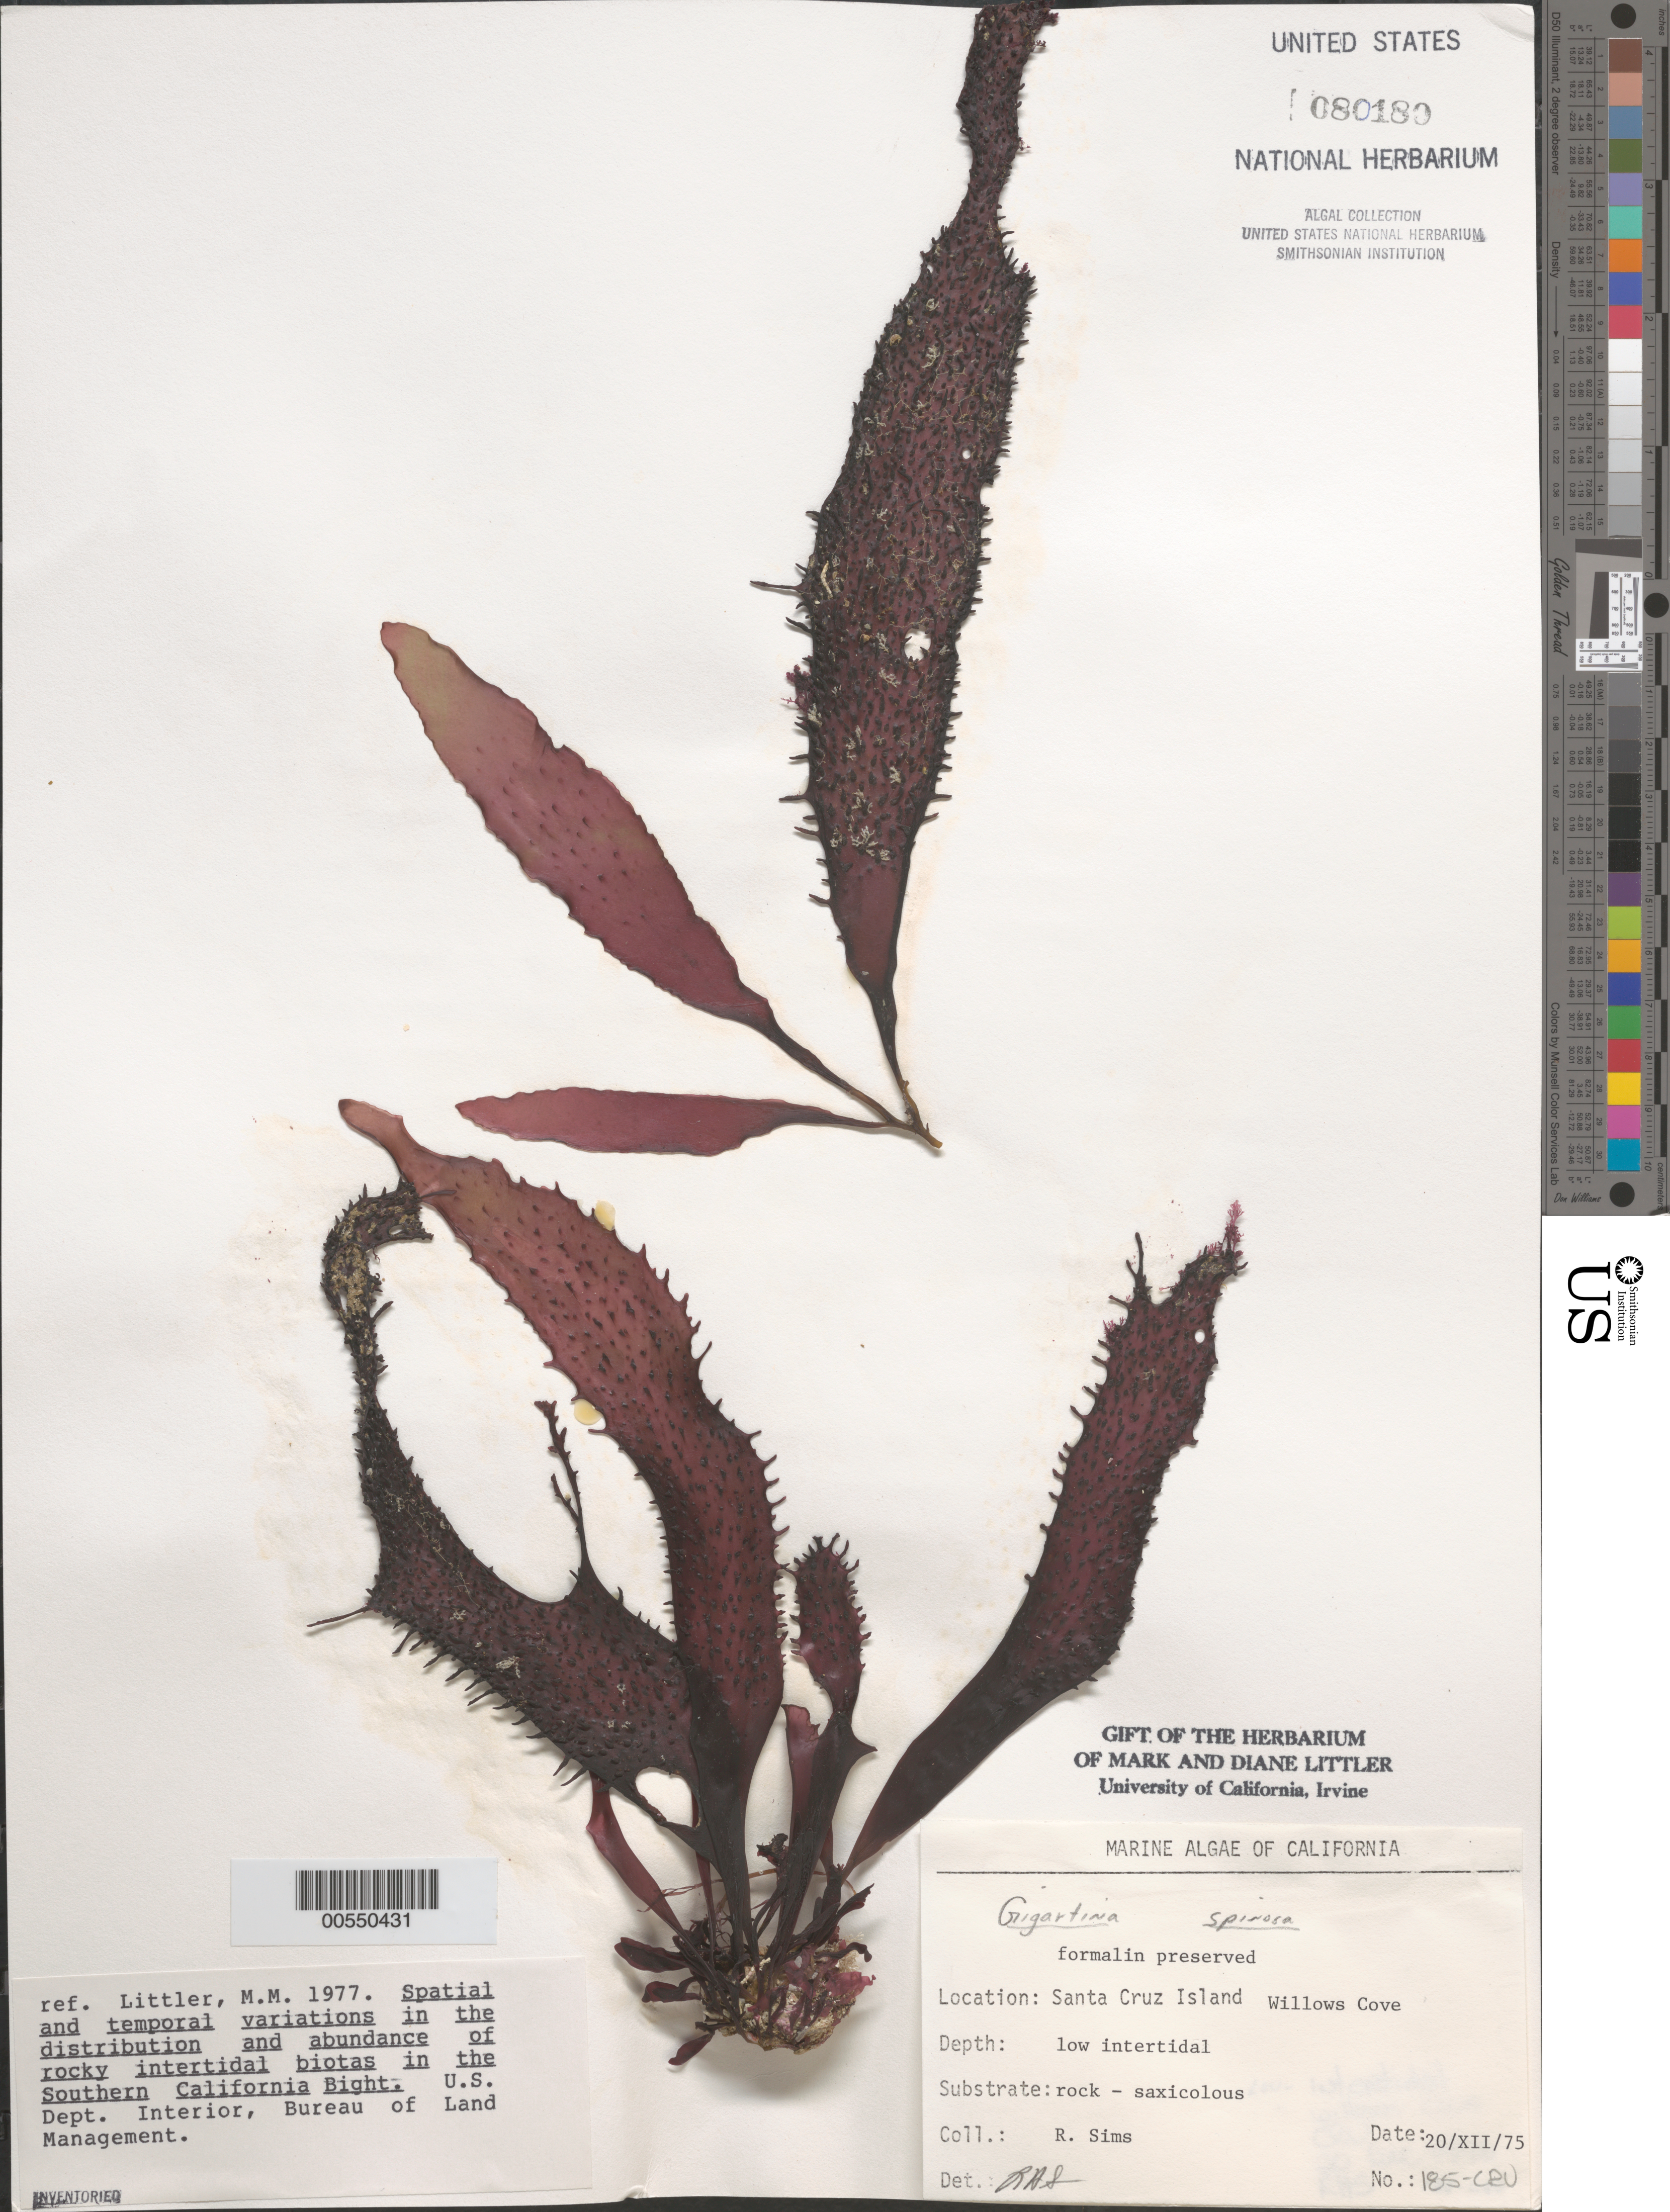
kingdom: Plantae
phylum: Rhodophyta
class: Florideophyceae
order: Gigartinales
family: Gigartinaceae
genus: Chondracanthus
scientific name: Chondracanthus spinosus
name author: (Kütz.) Guiry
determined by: Algae name updating Project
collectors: R. H. Sims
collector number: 185-cru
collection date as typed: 20 Dec 1975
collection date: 1975-12-20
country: United States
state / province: California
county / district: Santa Barbara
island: Santa Cruz Island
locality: Willows Anchorage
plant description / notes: BLM-SOCALBIGHT Rocky Intertidal Survey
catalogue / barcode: US 80180